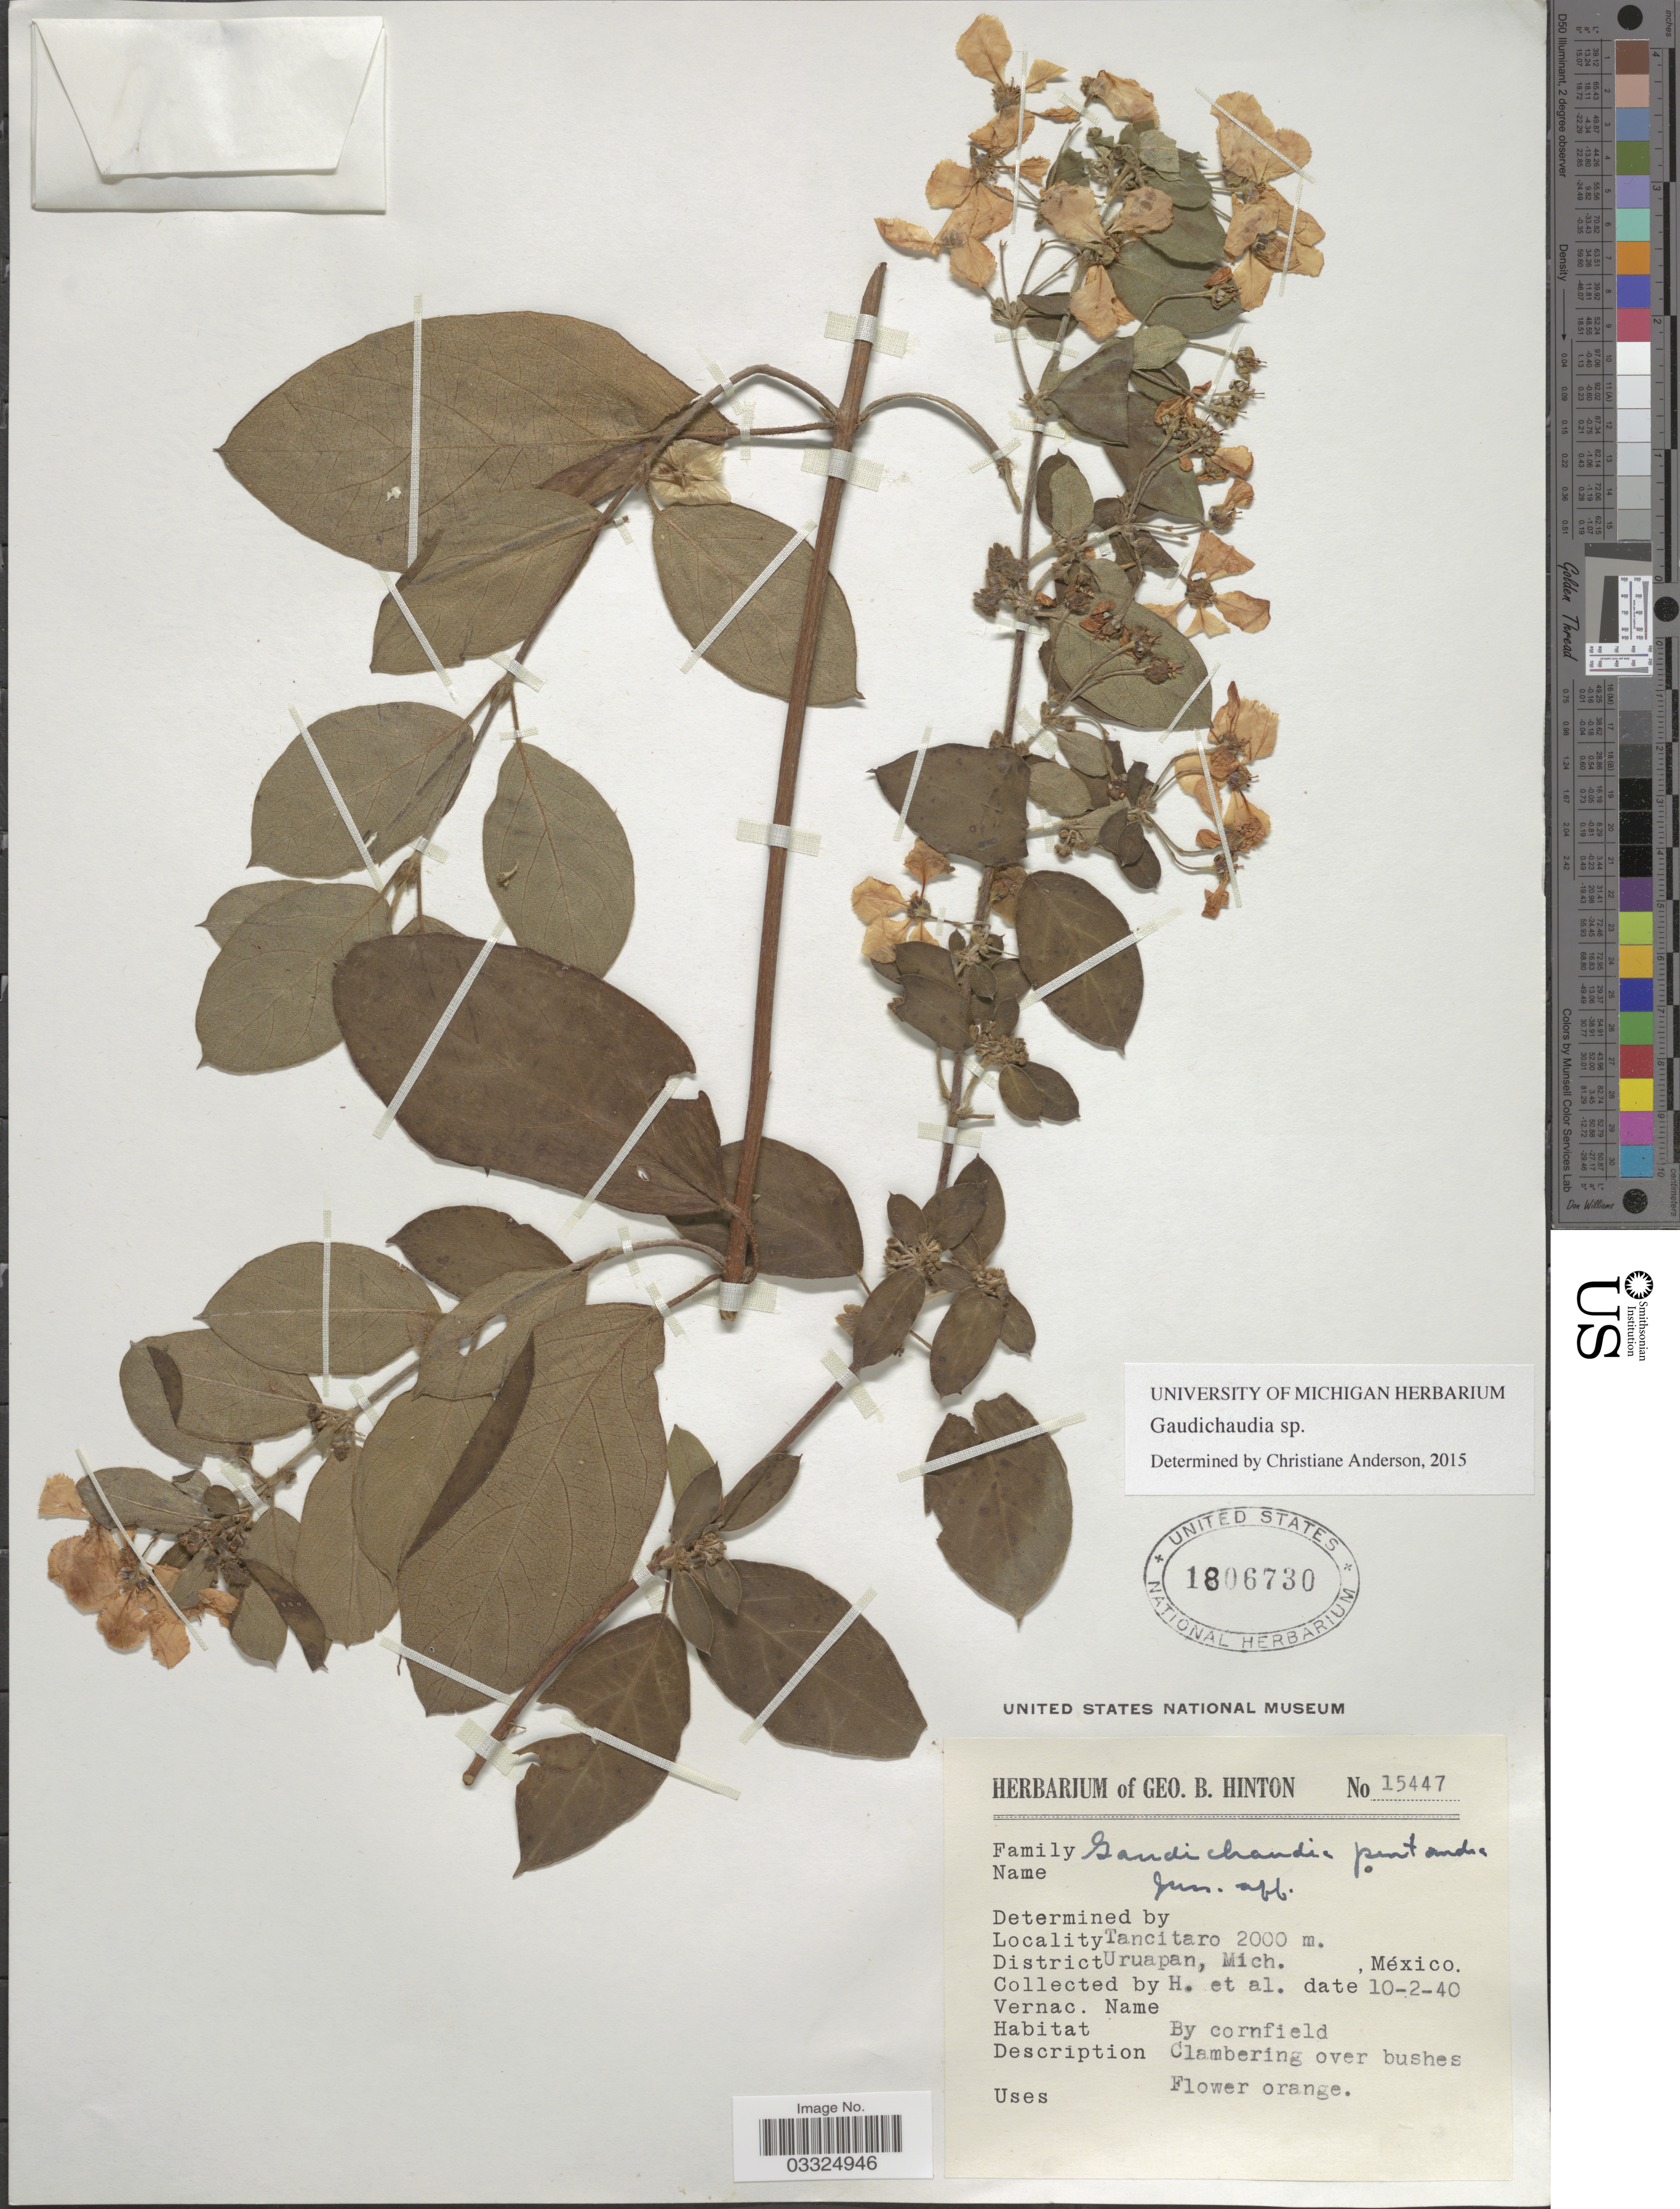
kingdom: Plantae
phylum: Tracheophyta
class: Magnoliopsida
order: Malpighiales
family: Malpighiaceae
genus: Gaudichaudia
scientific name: Gaudichaudia sp.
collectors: G. B. Hinton & et al.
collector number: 15447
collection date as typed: Transcribed d/m/y: 10/2/40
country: Mexico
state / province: Michoacán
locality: Tancitaro. District Uruapan. By cornfield.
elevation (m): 2000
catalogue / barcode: US 1806730